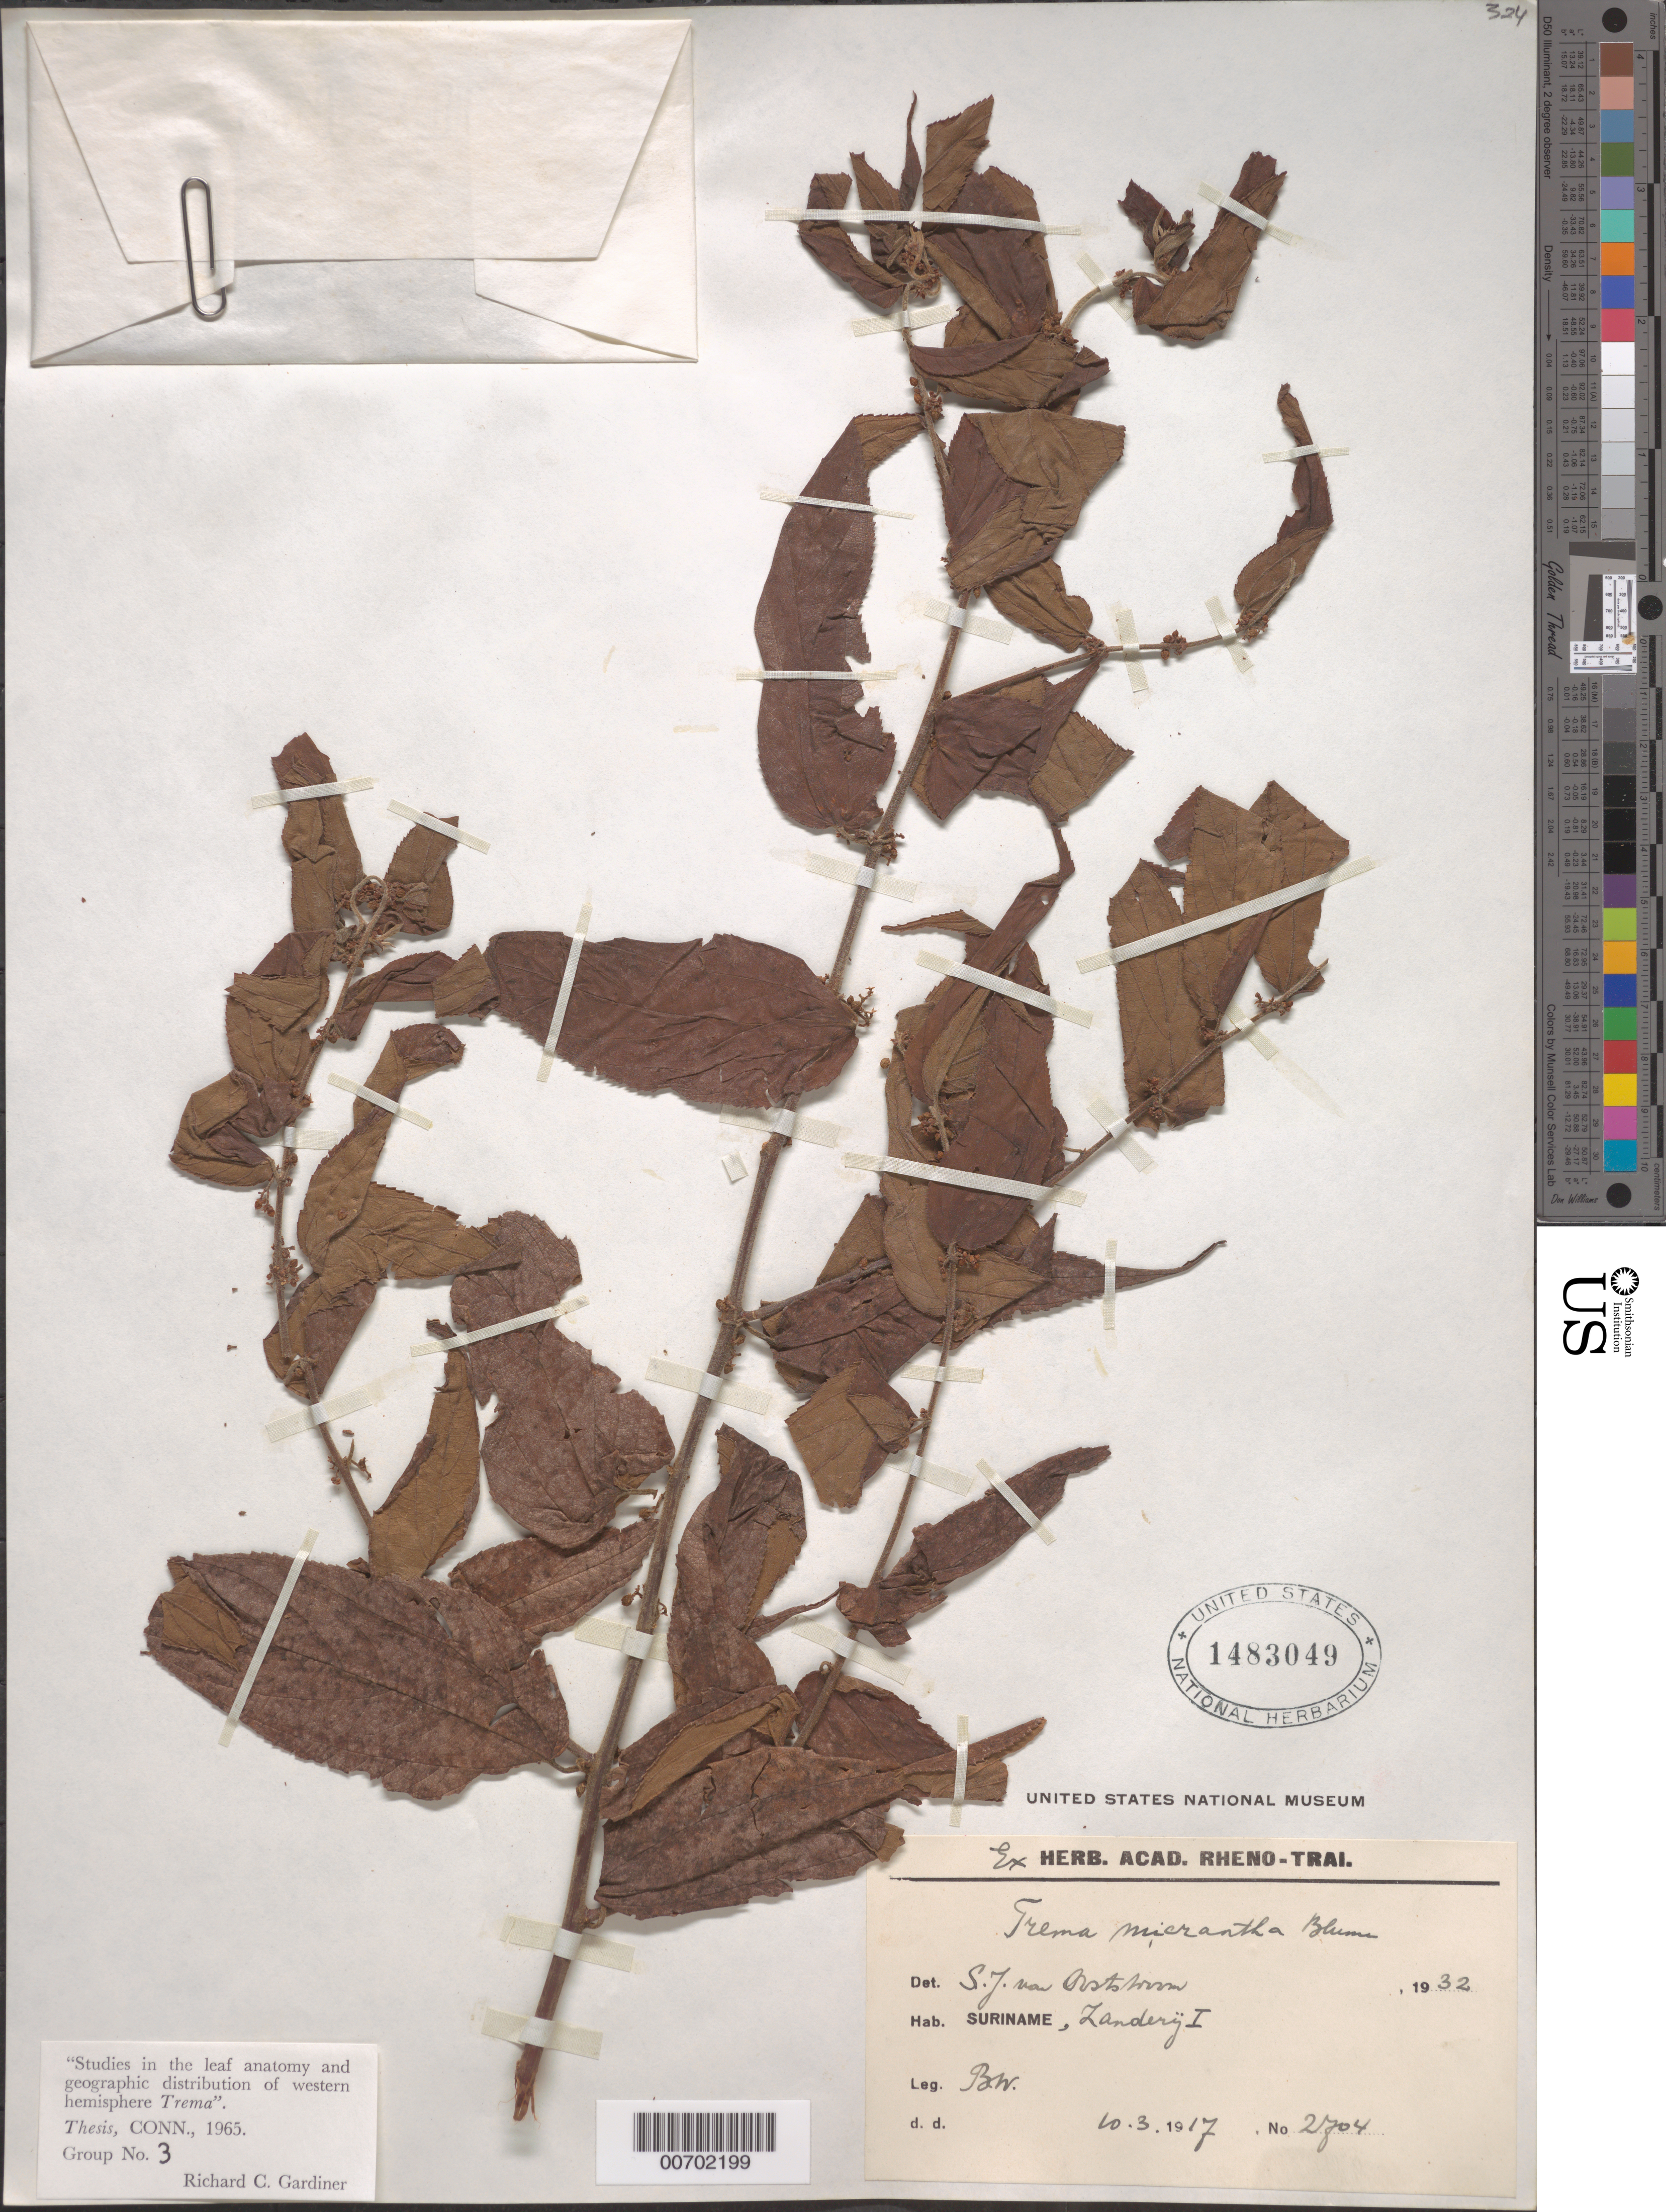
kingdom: Plantae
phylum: Tracheophyta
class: Magnoliopsida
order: Rosales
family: Cannabaceae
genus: Trema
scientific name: Trema micranthum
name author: (L.) Blume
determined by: Ooststroom, S. J. van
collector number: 2704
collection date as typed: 10-Mar-17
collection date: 1917-03-10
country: Suriname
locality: Zanderij I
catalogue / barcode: US 1483049